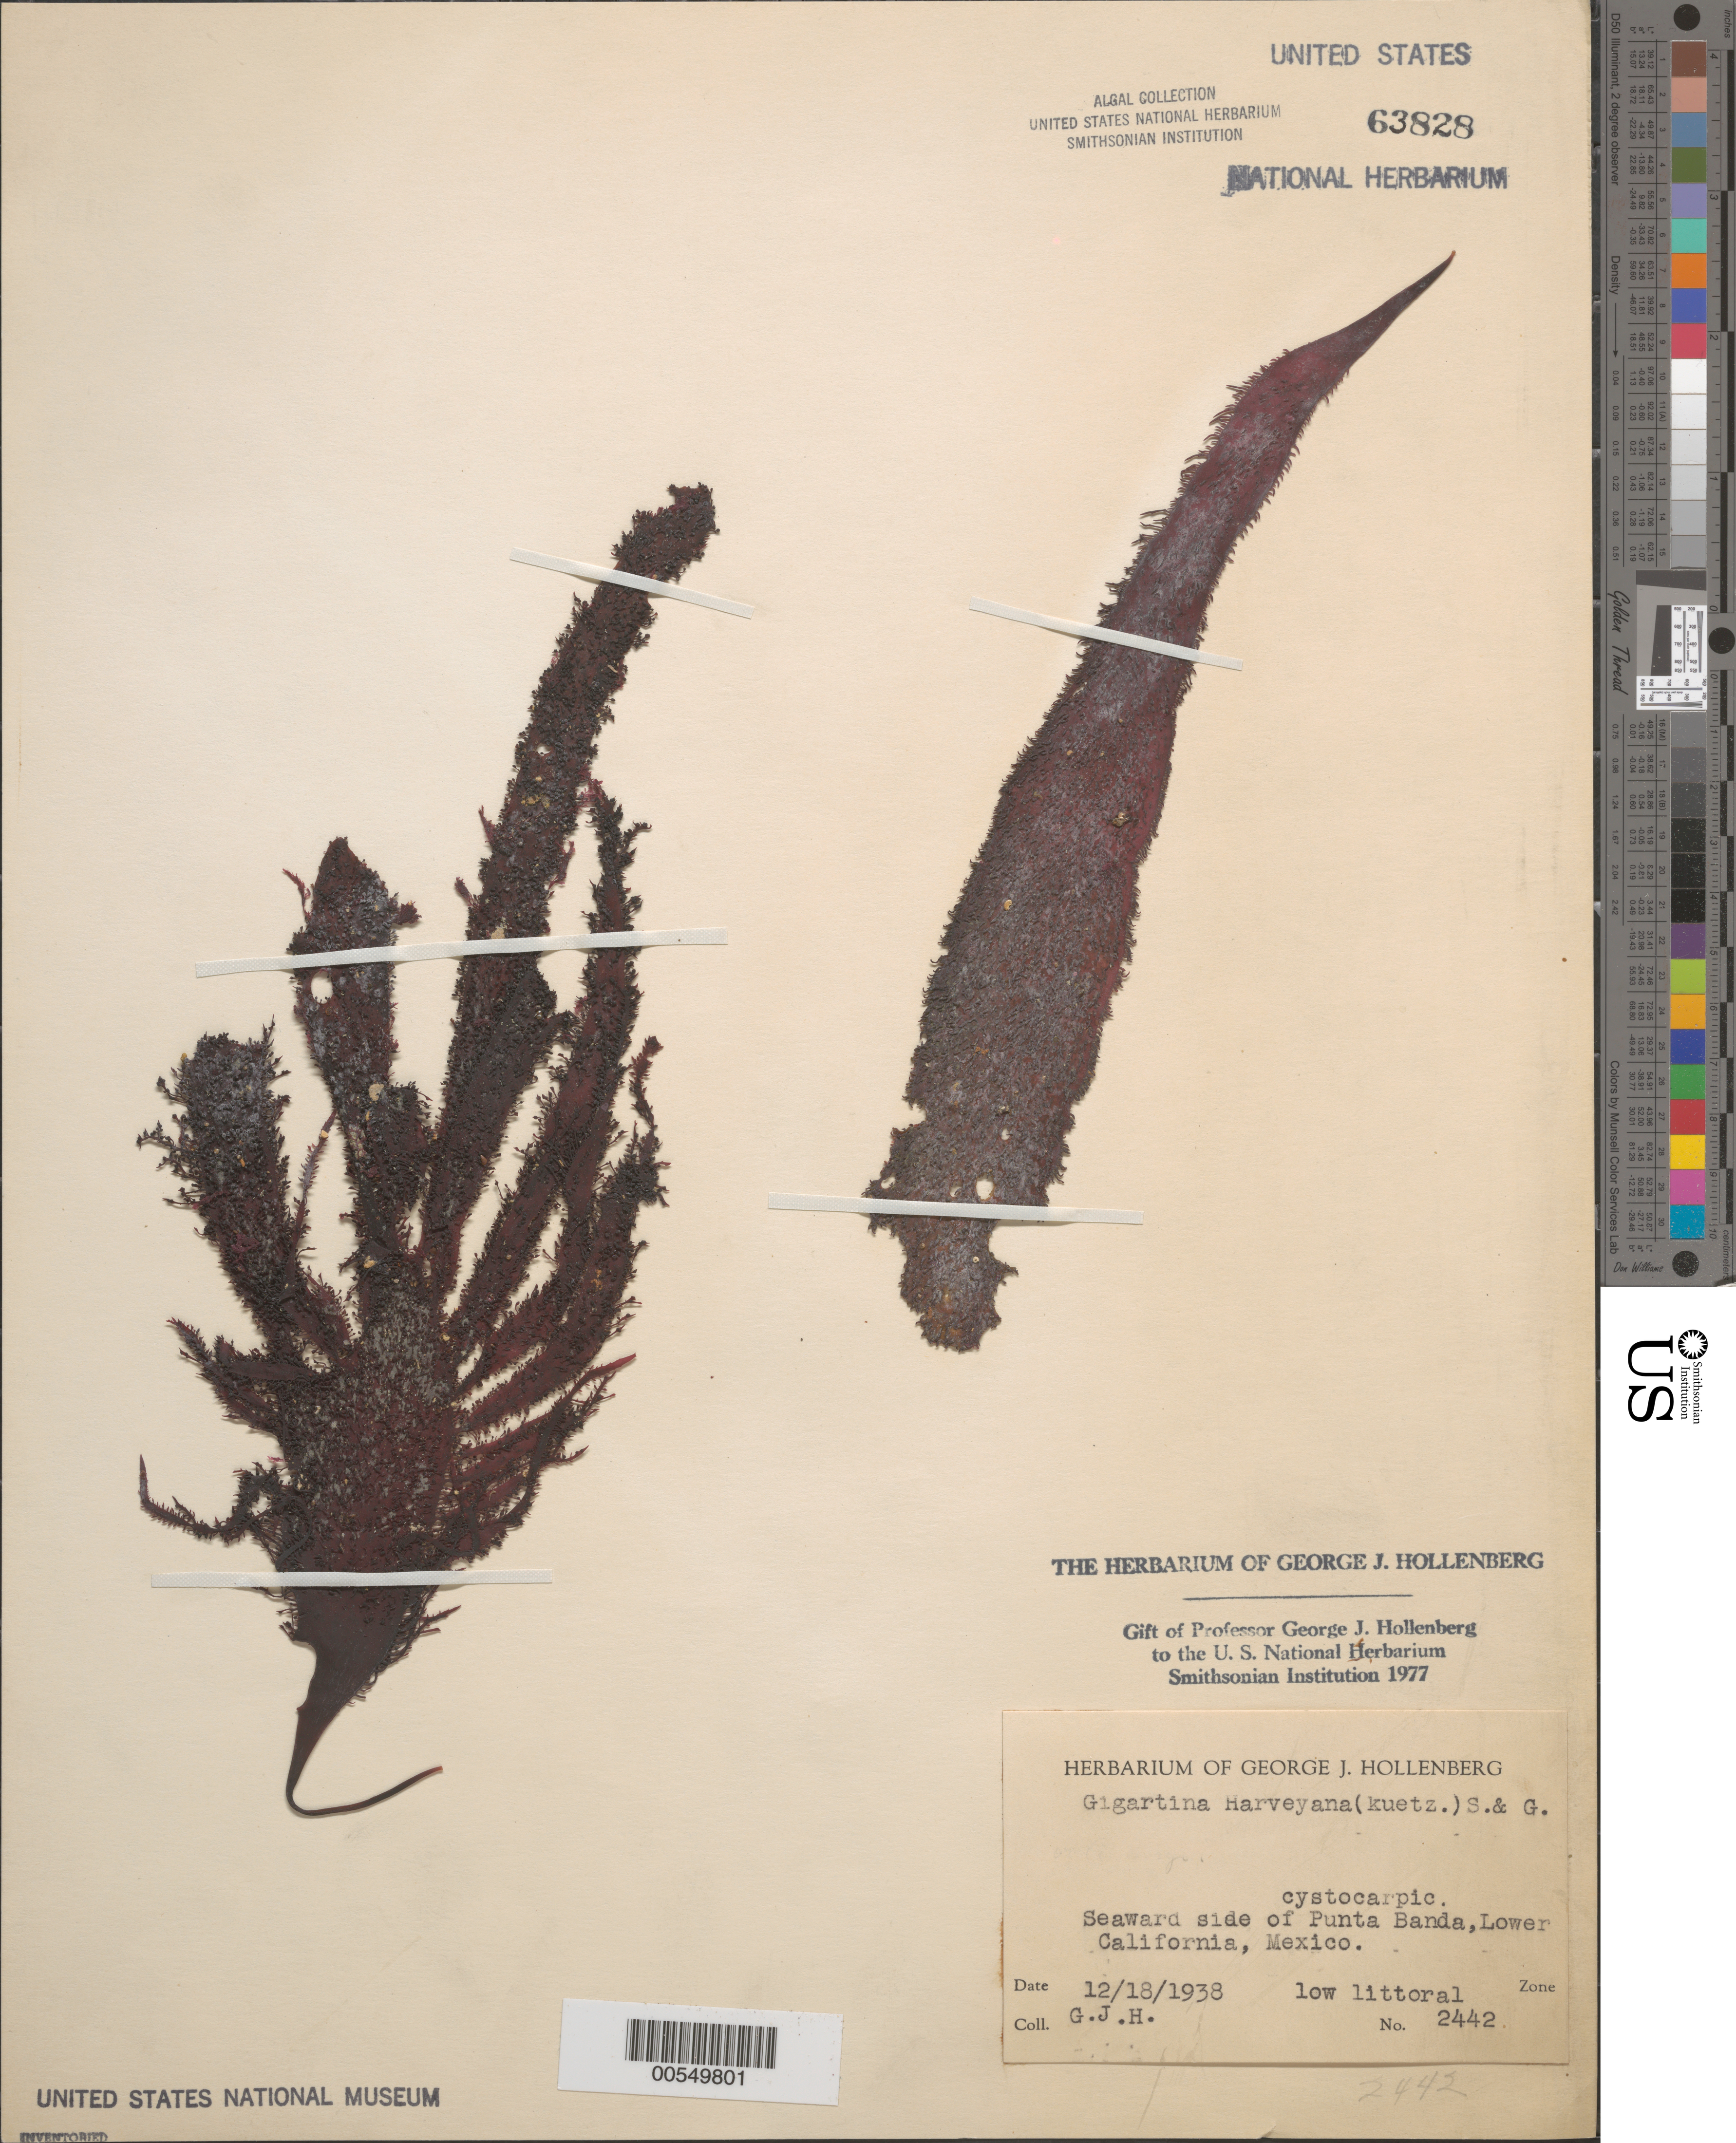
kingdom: Plantae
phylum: Rhodophyta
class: Florideophyceae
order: Gigartinales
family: Gigartinaceae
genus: Chondracanthus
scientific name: Chondracanthus harveyanus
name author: (Kütz.) Guiry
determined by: Algae name updating Project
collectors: G. Hollenberg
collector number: GJH 2442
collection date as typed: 18 Dec 1938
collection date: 1938-12-18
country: Mexico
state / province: Baja California Norte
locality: Seaward side of Punta Banda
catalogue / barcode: US 63828